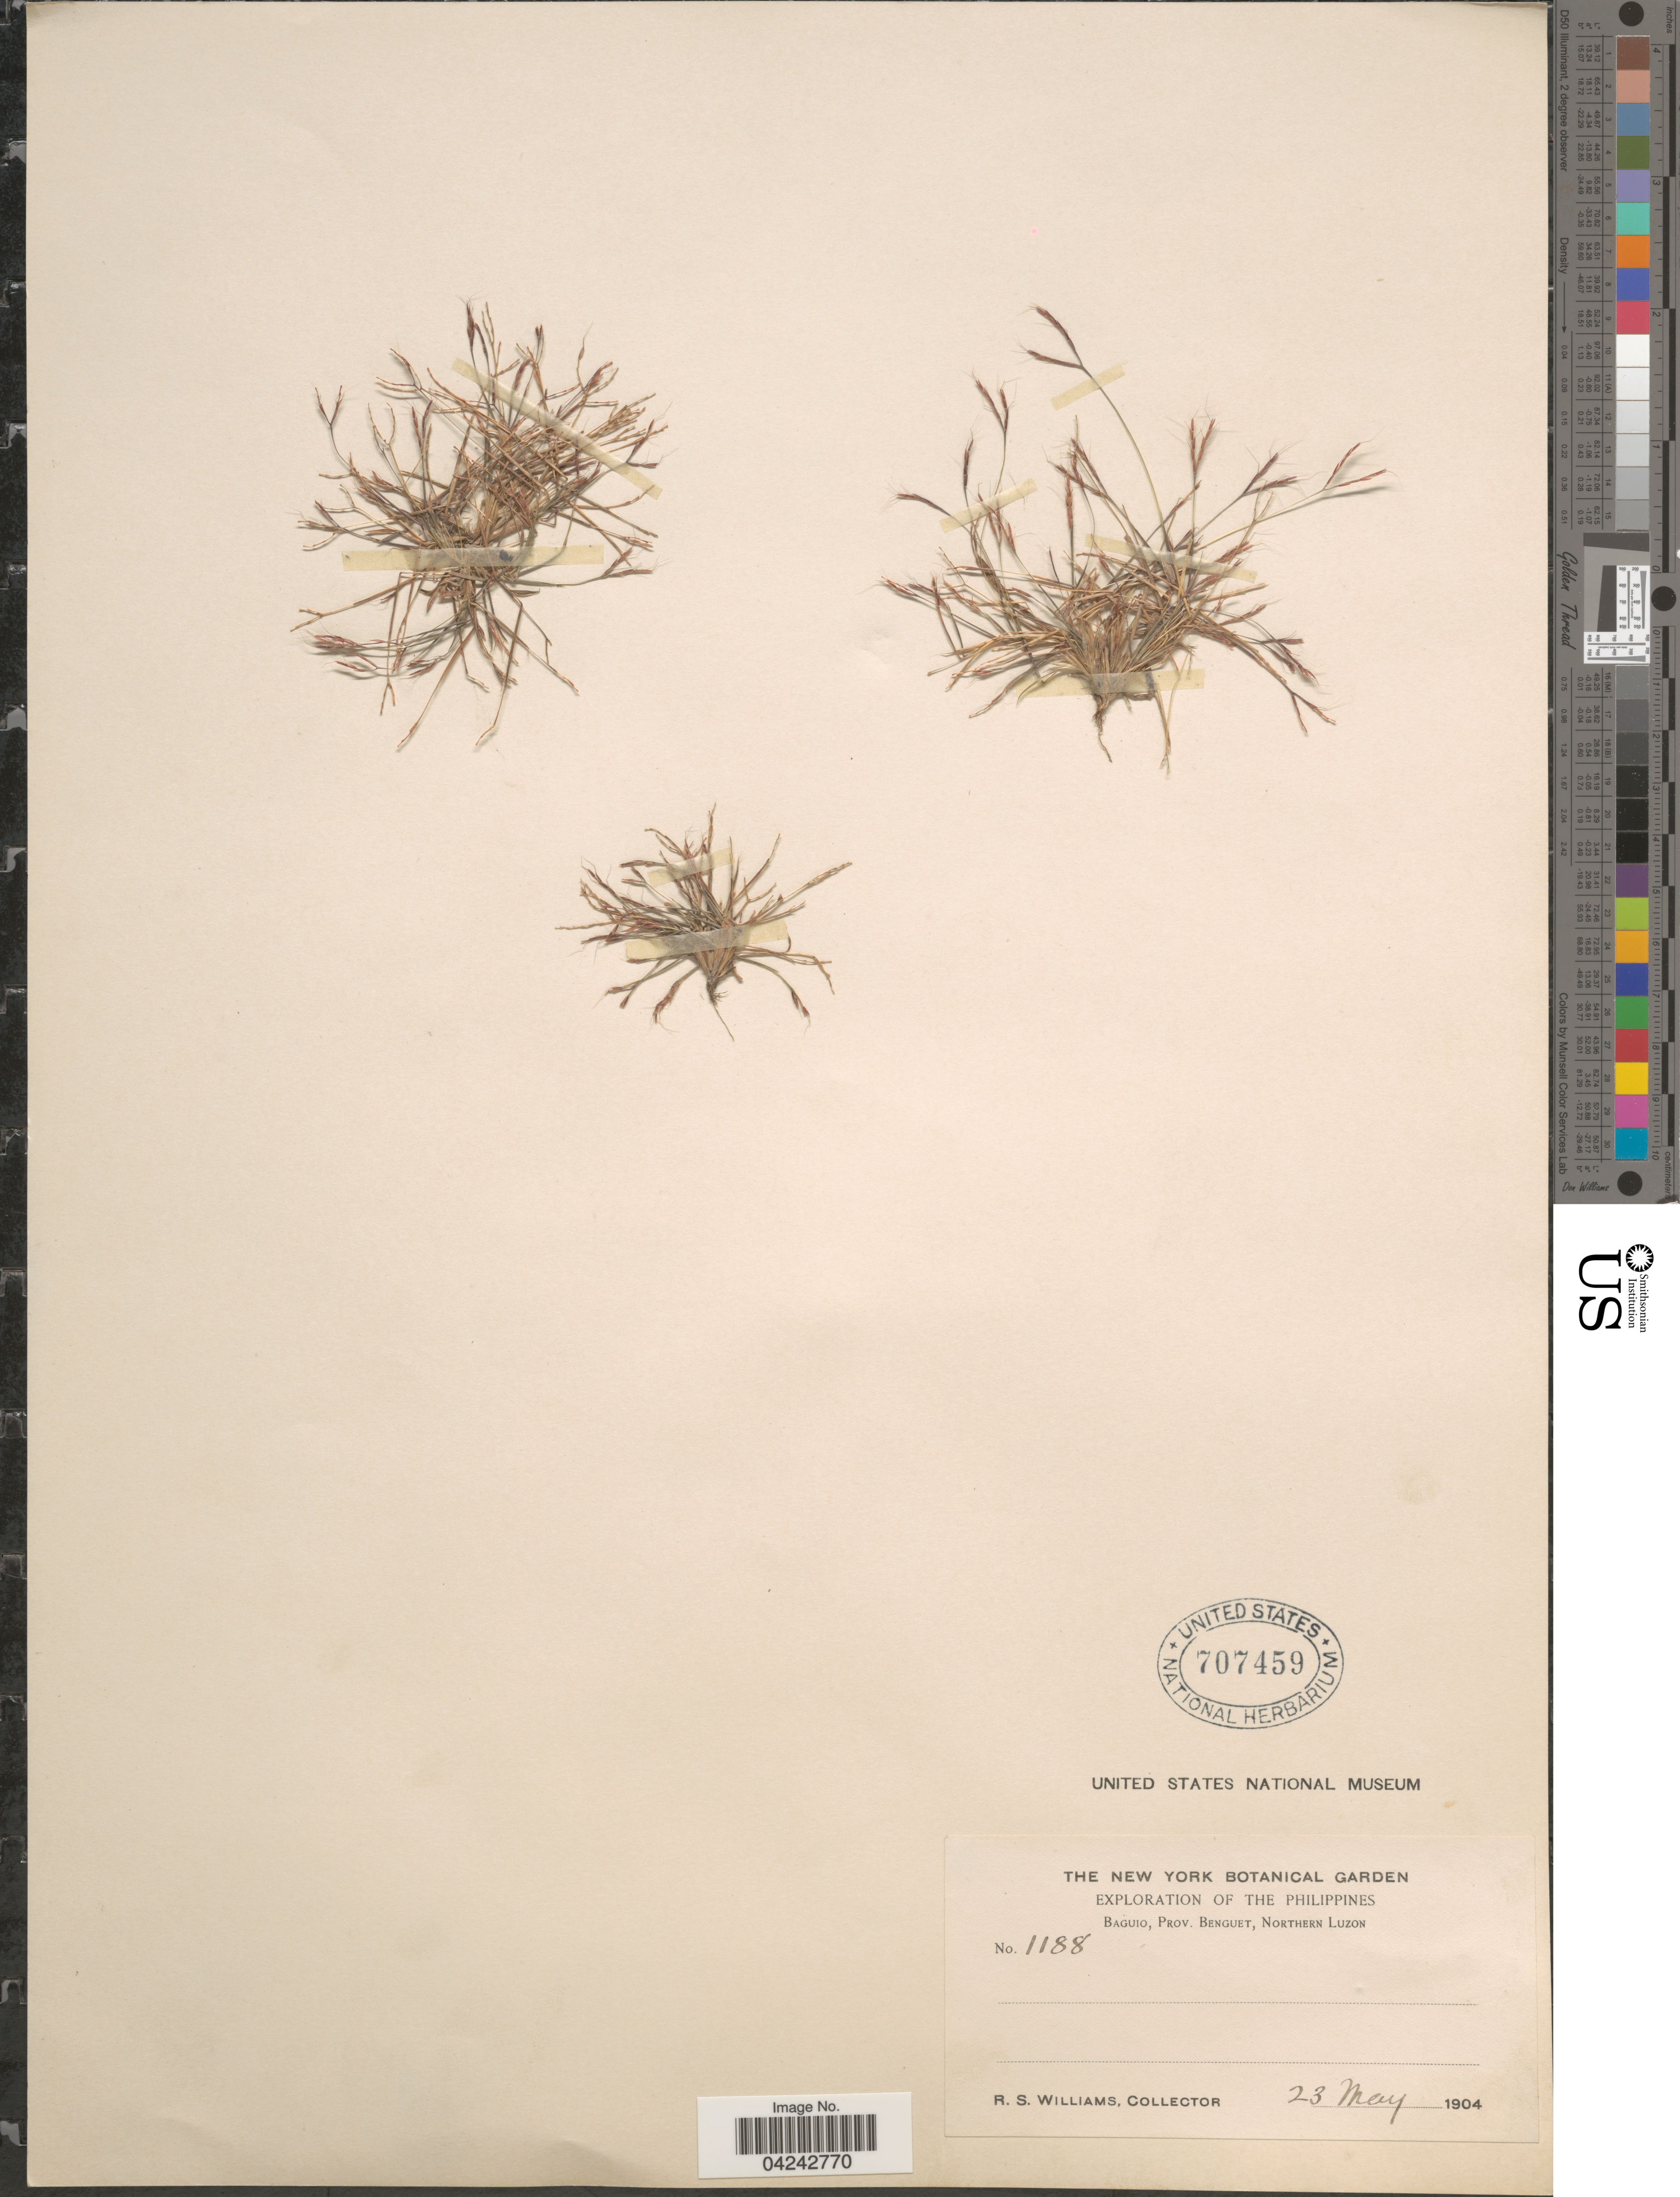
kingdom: Plantae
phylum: Tracheophyta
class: Liliopsida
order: Poales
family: Poaceae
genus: Dimeria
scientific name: Dimeria ornithopoda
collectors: R. S. Williams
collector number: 1188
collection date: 1904-05-23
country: Philippines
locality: Exploration of the Philippines. Baguio, Prov. Benguet, Northern Luzon.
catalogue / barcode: US 707459